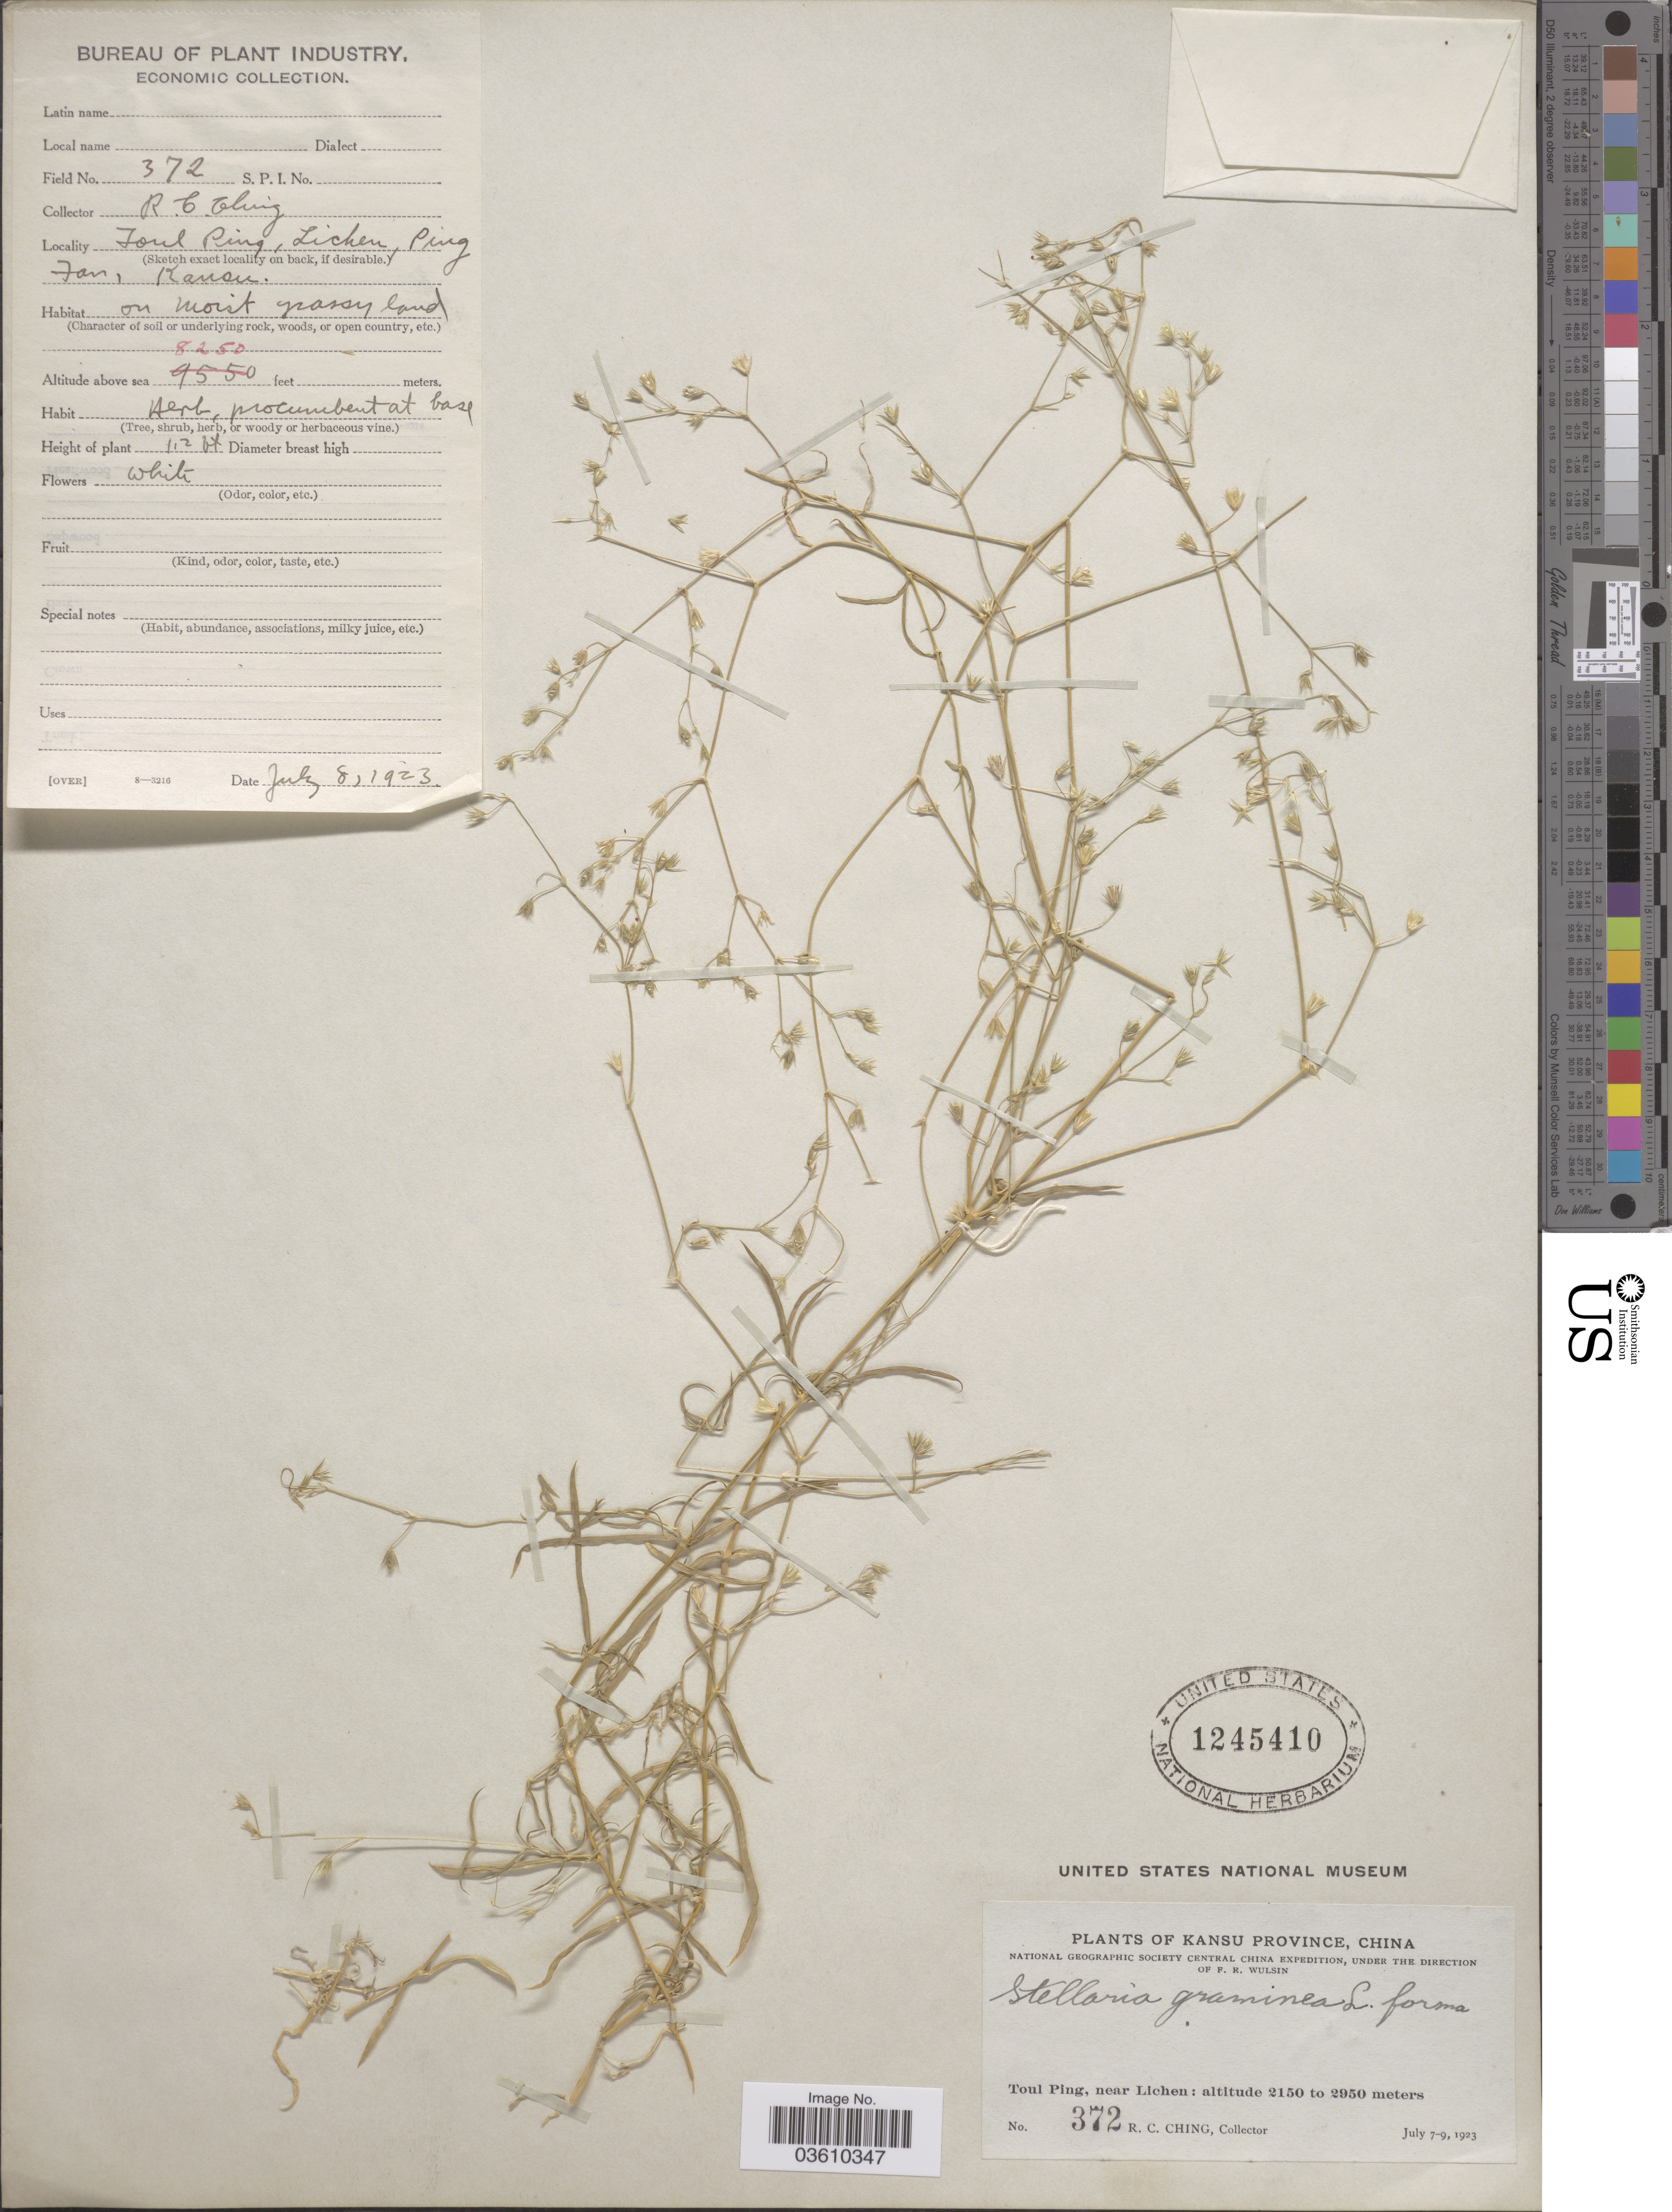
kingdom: Plantae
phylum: Tracheophyta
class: Magnoliopsida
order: Caryophyllales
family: Caryophyllaceae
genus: Stellaria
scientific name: Stellaria graminea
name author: L.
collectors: R. C. Ching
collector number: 372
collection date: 1923-07-08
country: China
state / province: Gansu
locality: Kansu Province. Toul Ping, near Lichen, Ping Fan.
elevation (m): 2515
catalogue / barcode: US 1245410